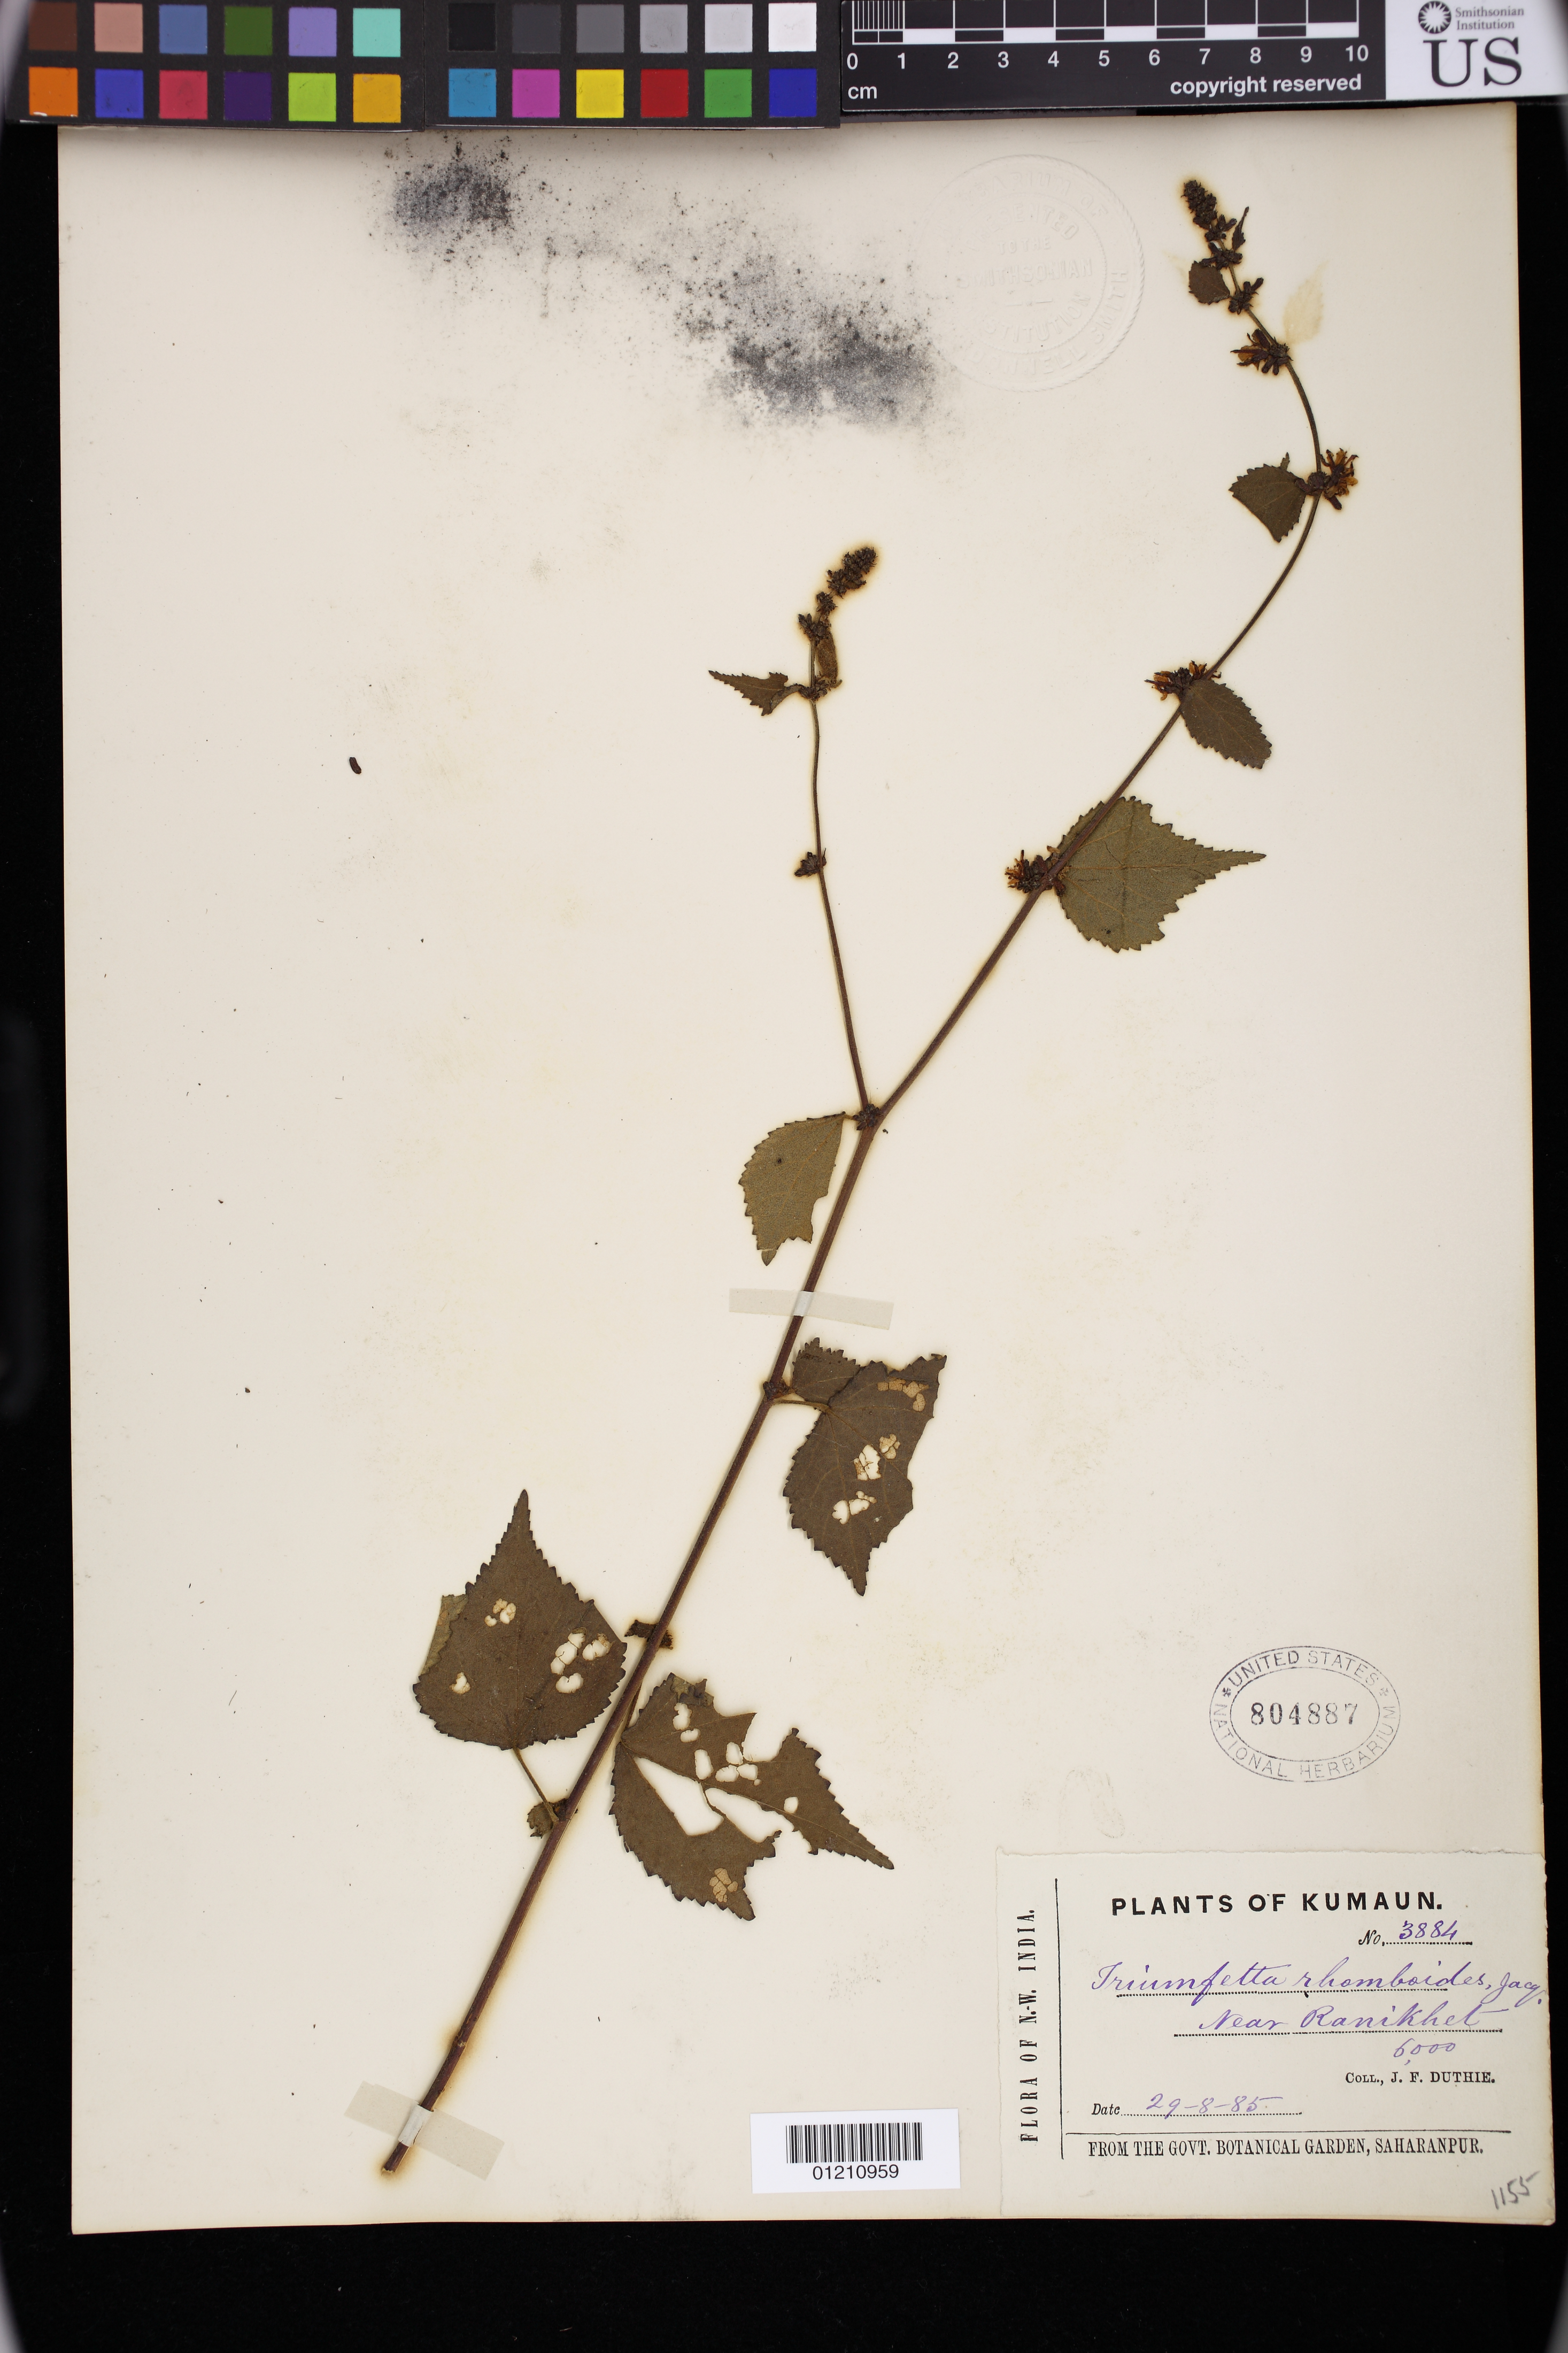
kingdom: Plantae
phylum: Tracheophyta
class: Magnoliopsida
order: Malvales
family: Malvaceae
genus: Triumfetta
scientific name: Triumfetta rhomboidea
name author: Jacq.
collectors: J. F. Duthie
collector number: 6000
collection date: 1885-08-29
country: India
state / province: Uttarakhand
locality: Near Ranikhet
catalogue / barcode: US 804887